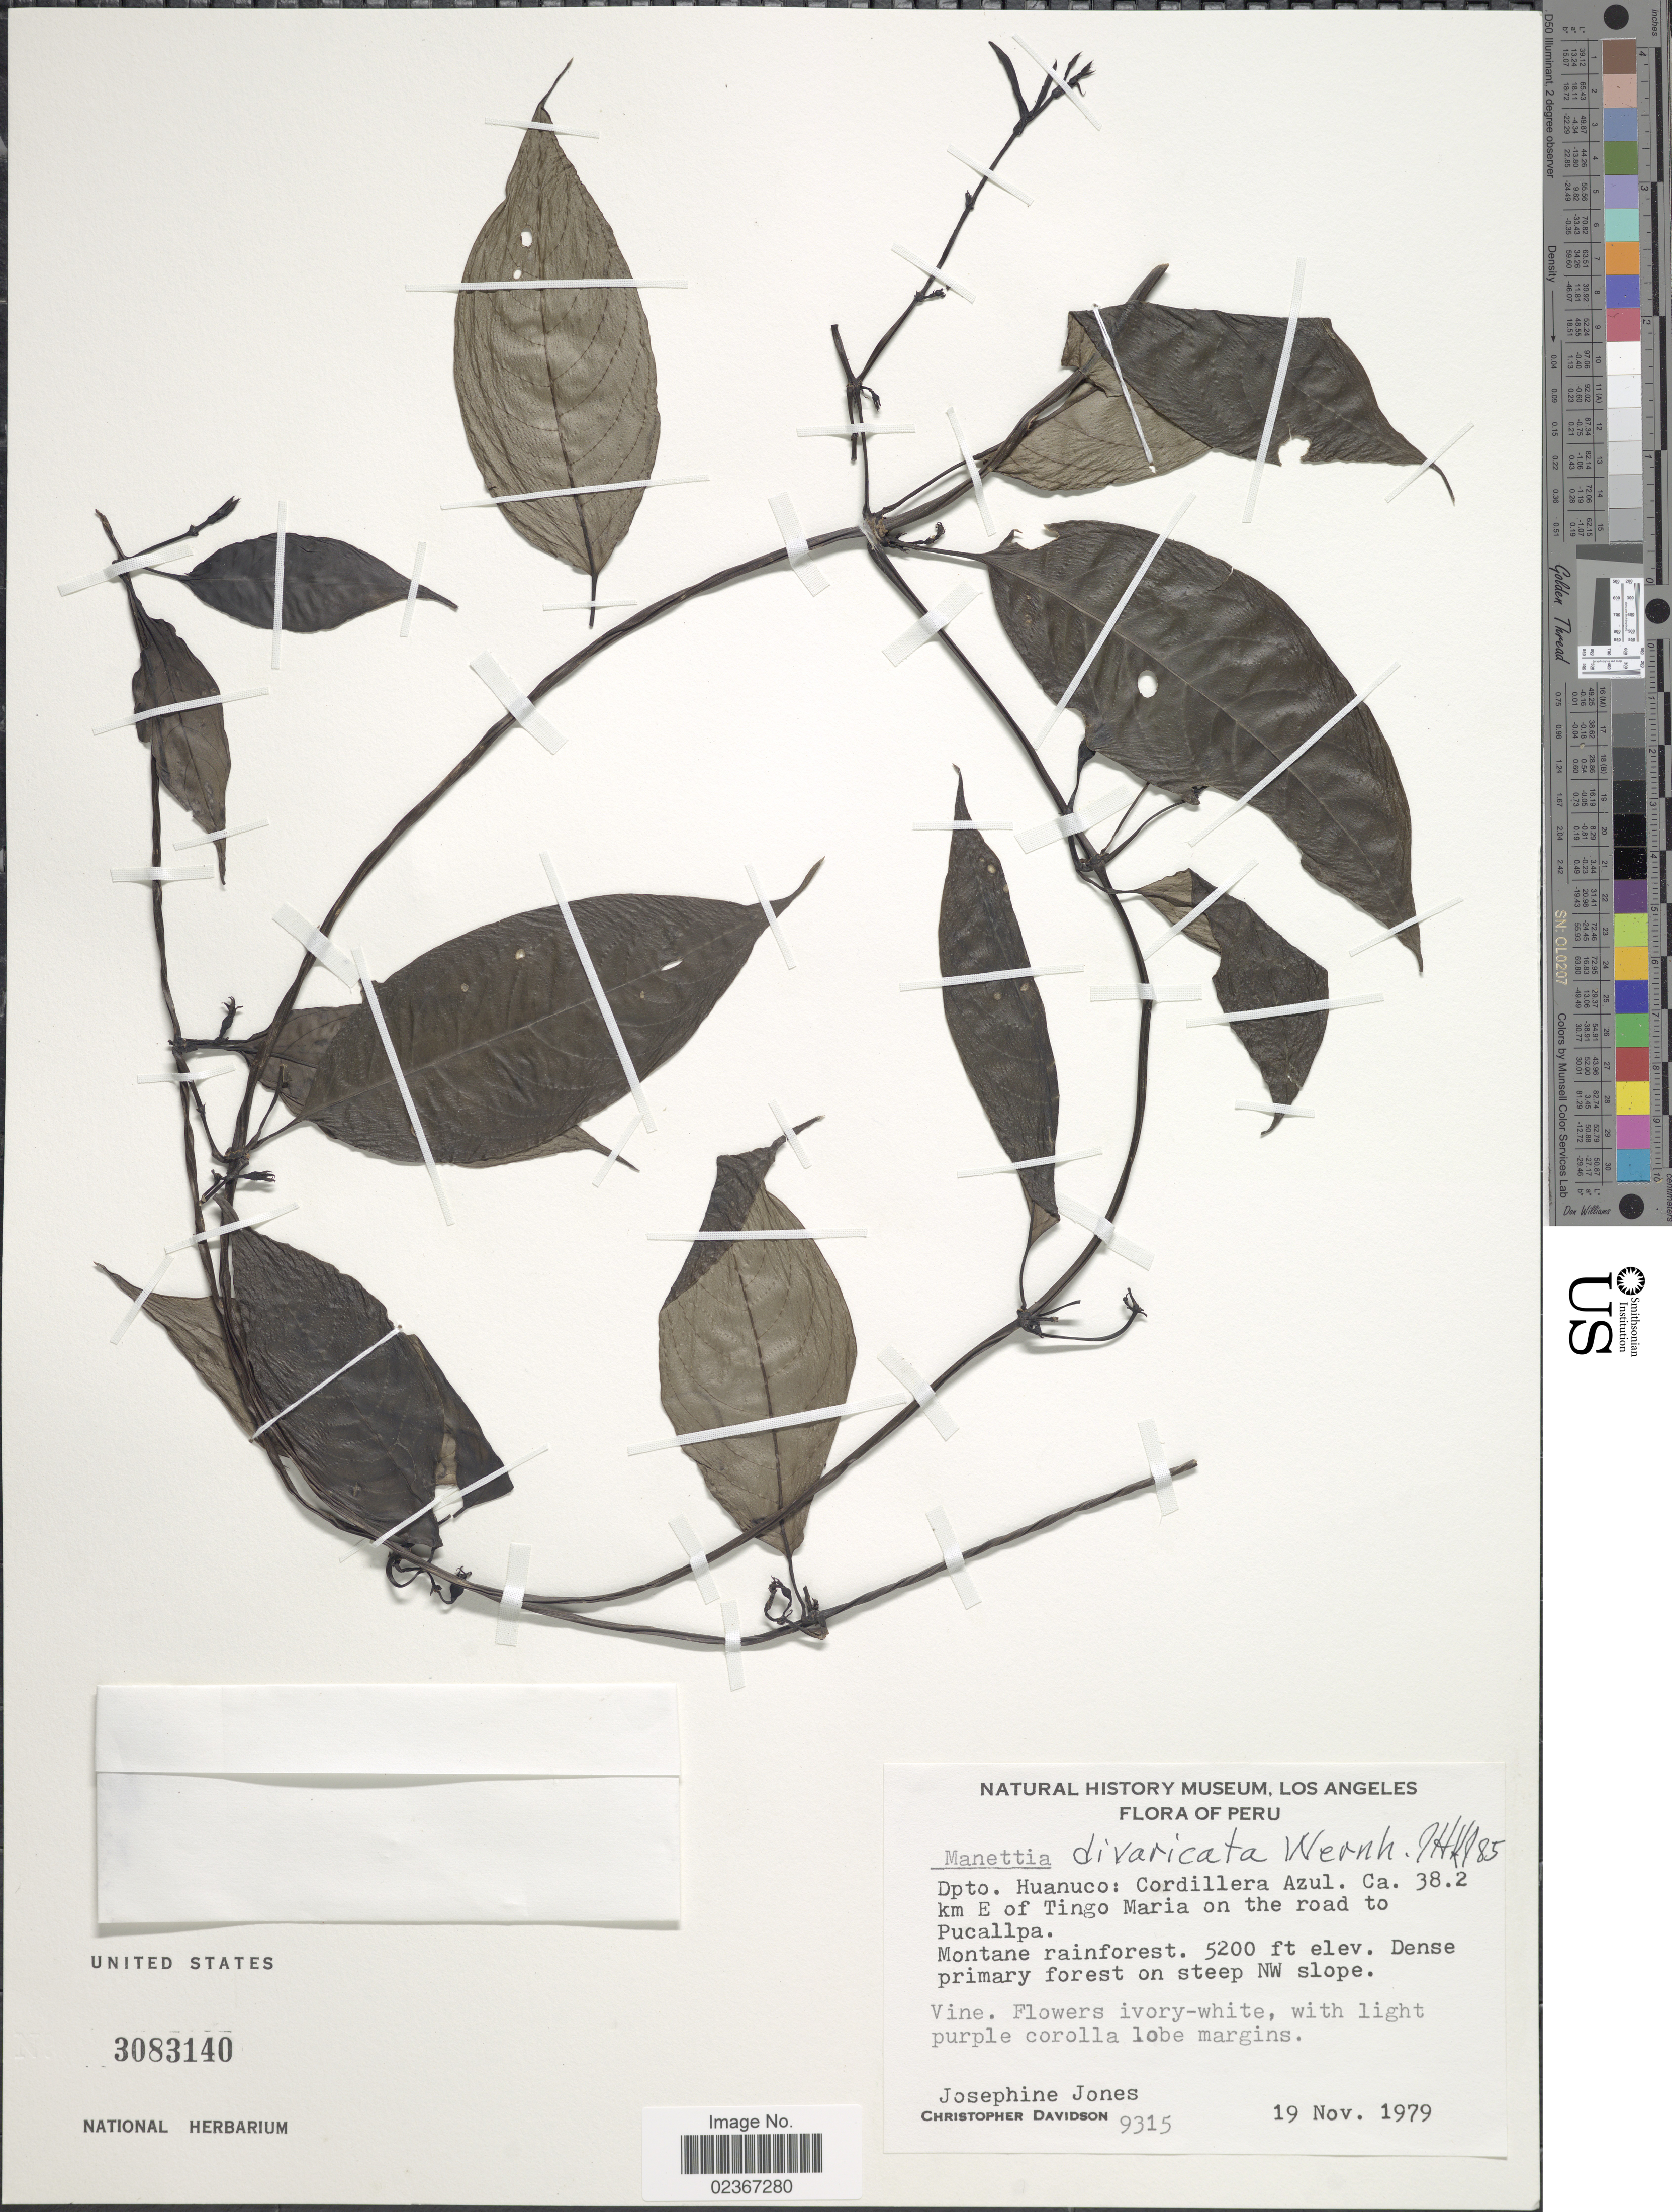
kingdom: Plantae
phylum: Tracheophyta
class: Magnoliopsida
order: Gentianales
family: Rubiaceae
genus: Manettia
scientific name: Manettia glandulosa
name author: Poepp.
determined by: Kirkbride, J. H., Jr.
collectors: J. Jones & C. Davidson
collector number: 9315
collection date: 1979-11-19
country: Peru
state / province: Huánuco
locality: Dpto. Huanuco: Cordillera Azul. Ca. 38.2 km E of Tingo Maria on the road to Pucallpa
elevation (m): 1585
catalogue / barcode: US 3083140